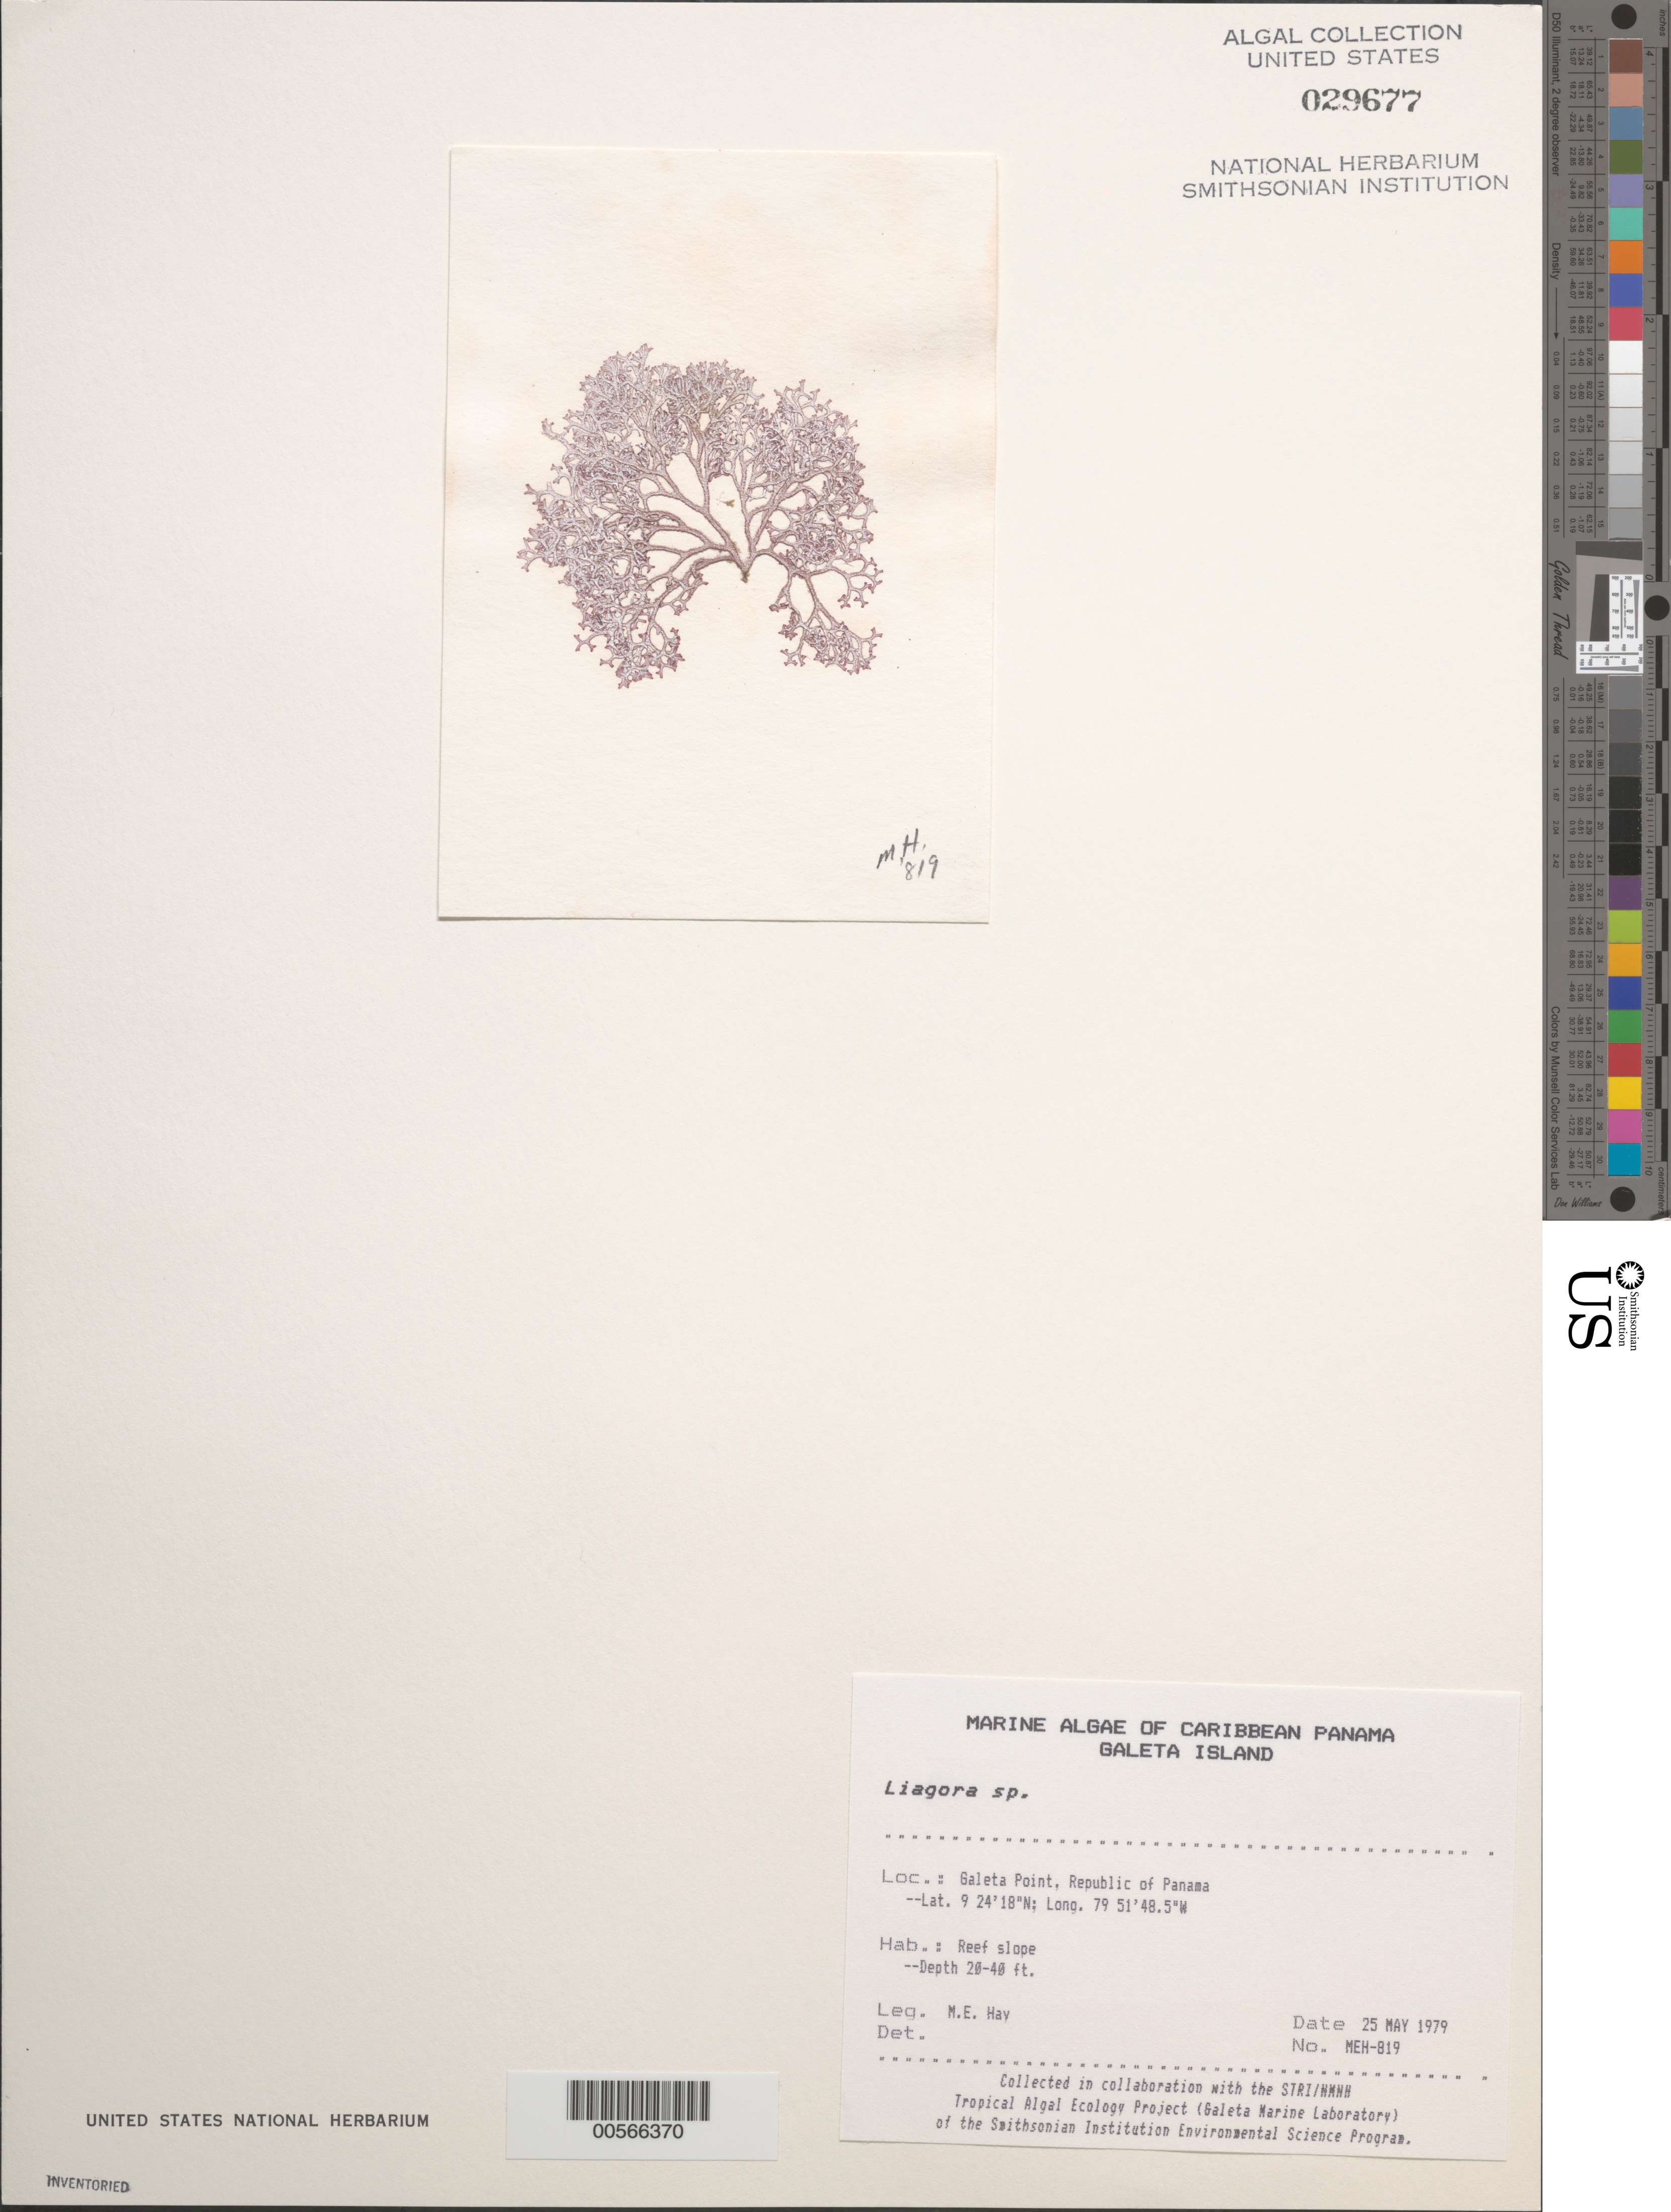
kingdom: Plantae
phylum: Rhodophyta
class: Florideophyceae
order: Nemaliales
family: Liagoraceae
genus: Liagora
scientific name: Liagora sp.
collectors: M. E. Hay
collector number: MEH-819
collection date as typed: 25 May 1979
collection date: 1979-05-25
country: Panama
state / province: Colón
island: Galeta Island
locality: Galeta Point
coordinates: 9 24' 18" N, 79 51' 48.5" W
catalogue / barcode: US 29677